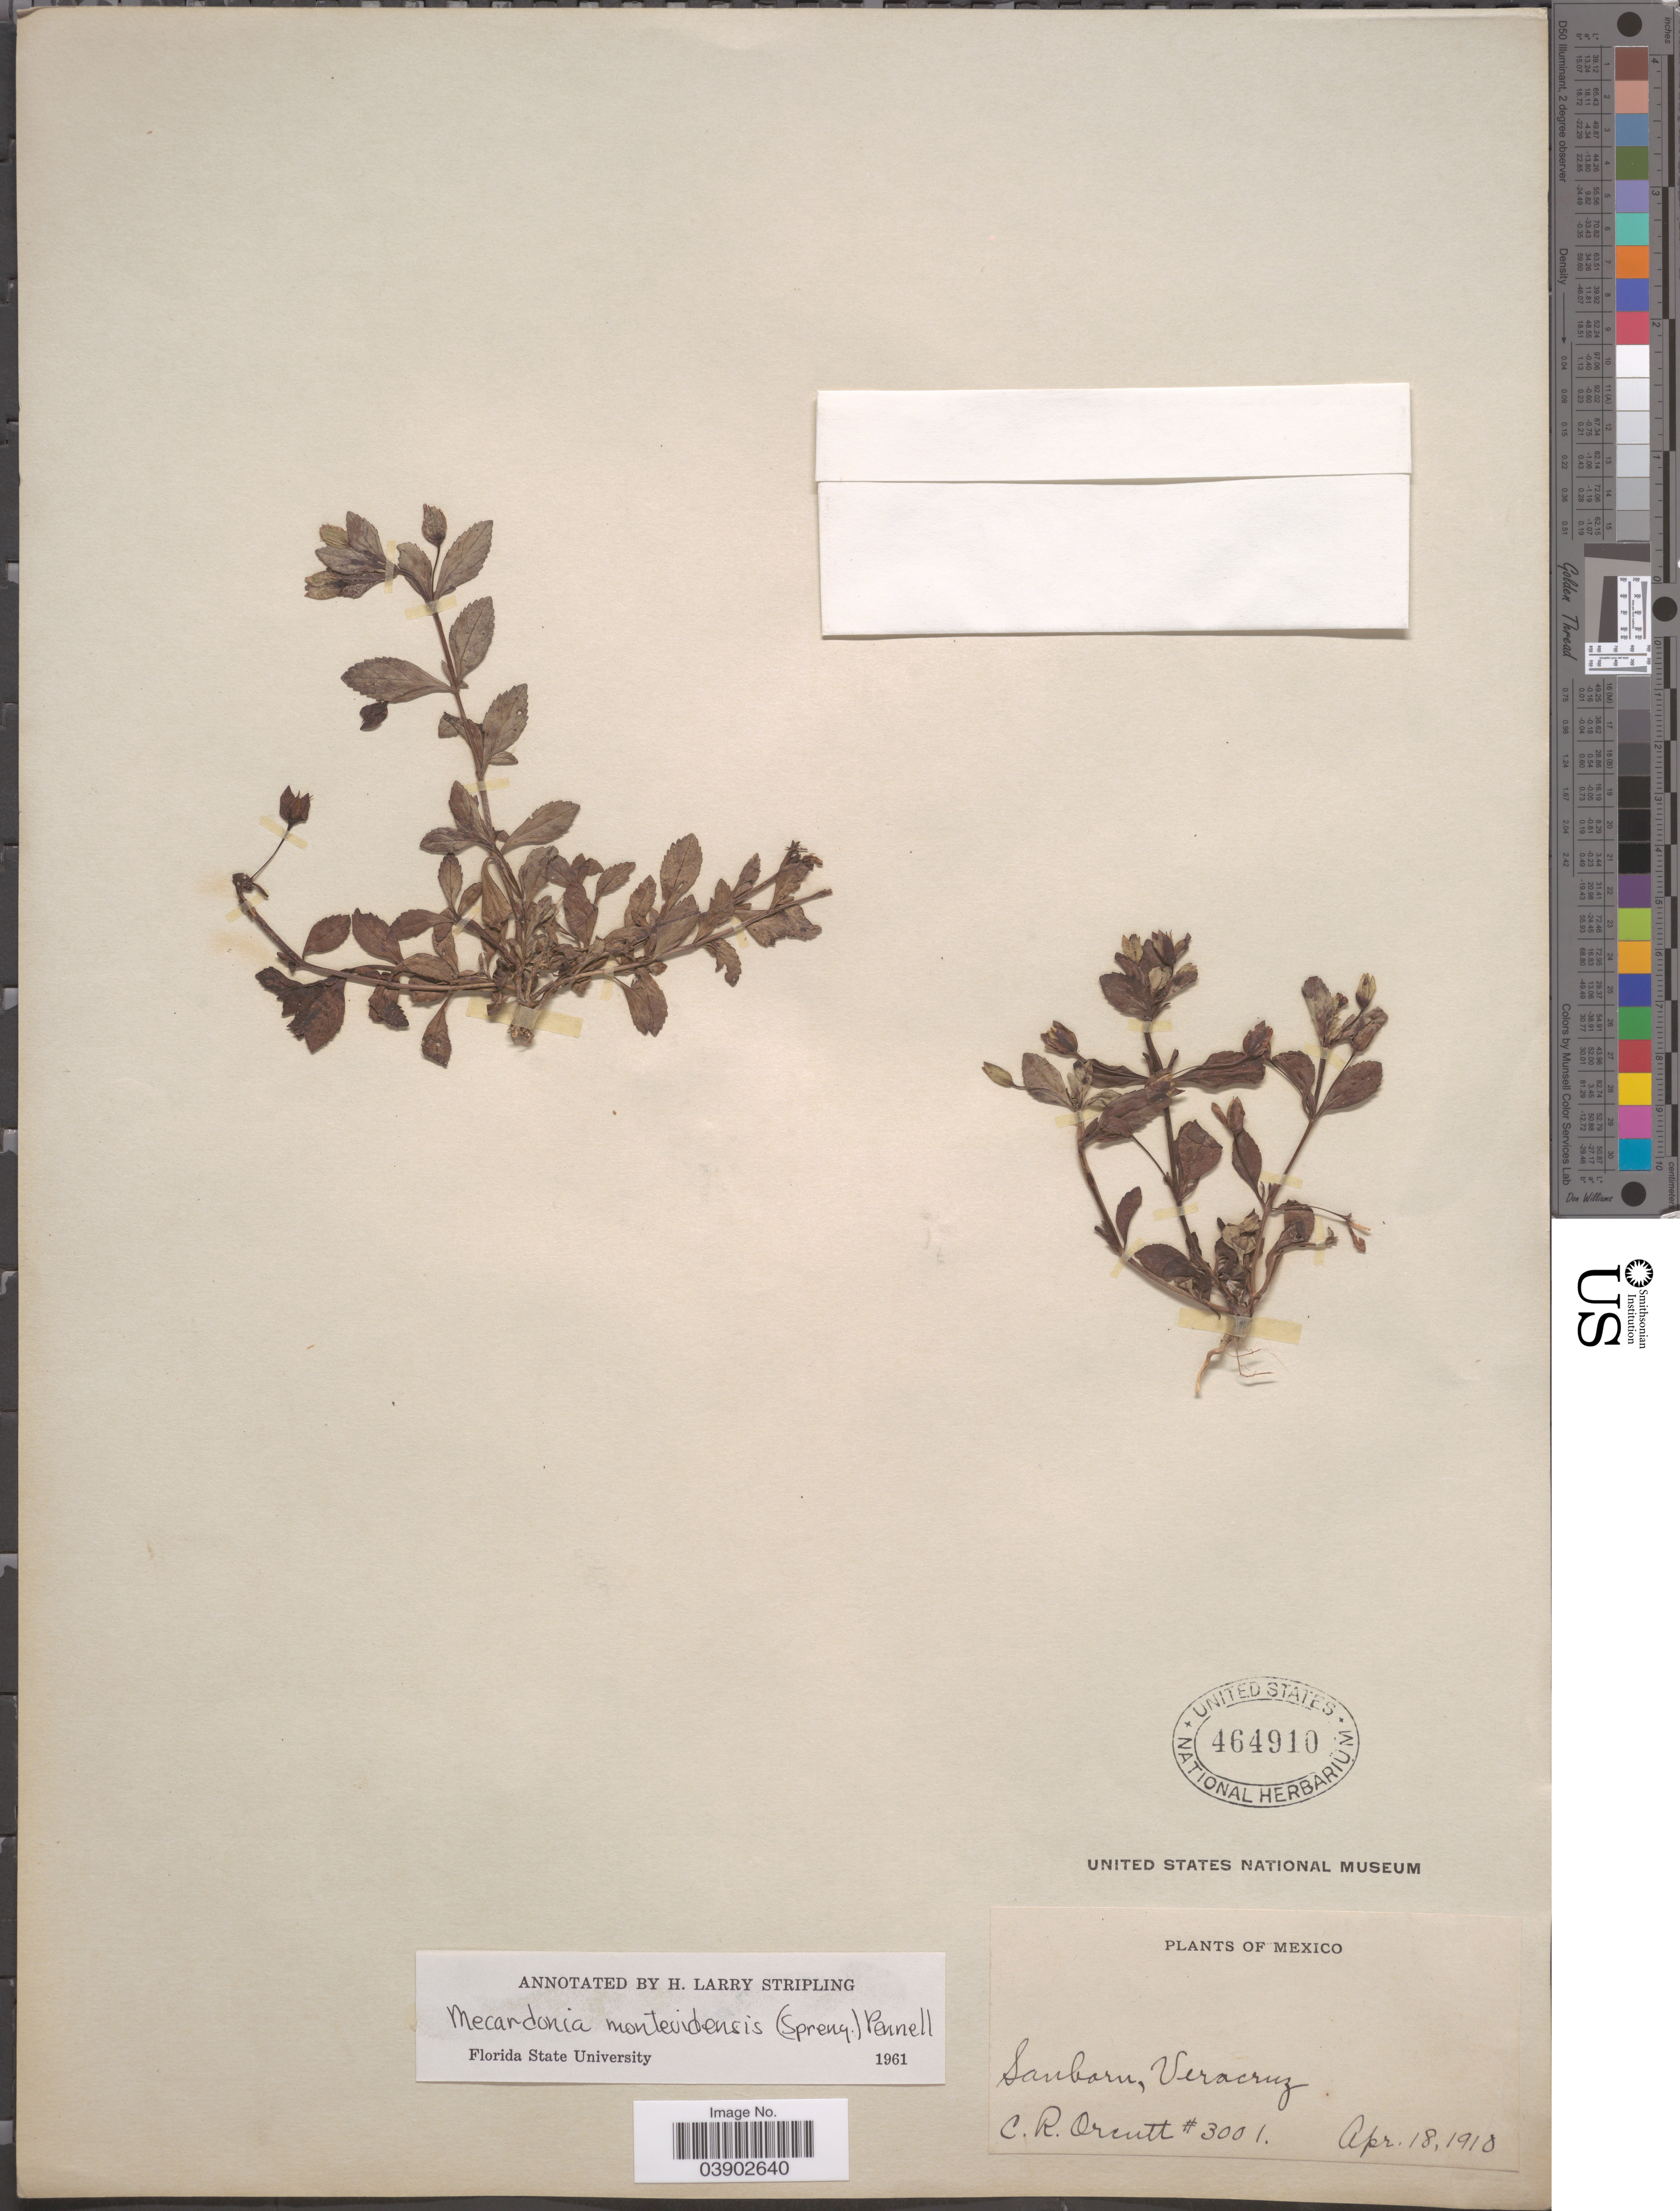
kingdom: Plantae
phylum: Tracheophyta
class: Magnoliopsida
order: Lamiales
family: Plantaginaceae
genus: Mecardonia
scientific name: Mecardonia procumbens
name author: (Mill.) Small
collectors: C. R. Orcutt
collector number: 3001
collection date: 1910-04-18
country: Mexico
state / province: Veracruz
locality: Sanbarn, Veracruz.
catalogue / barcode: US 464910